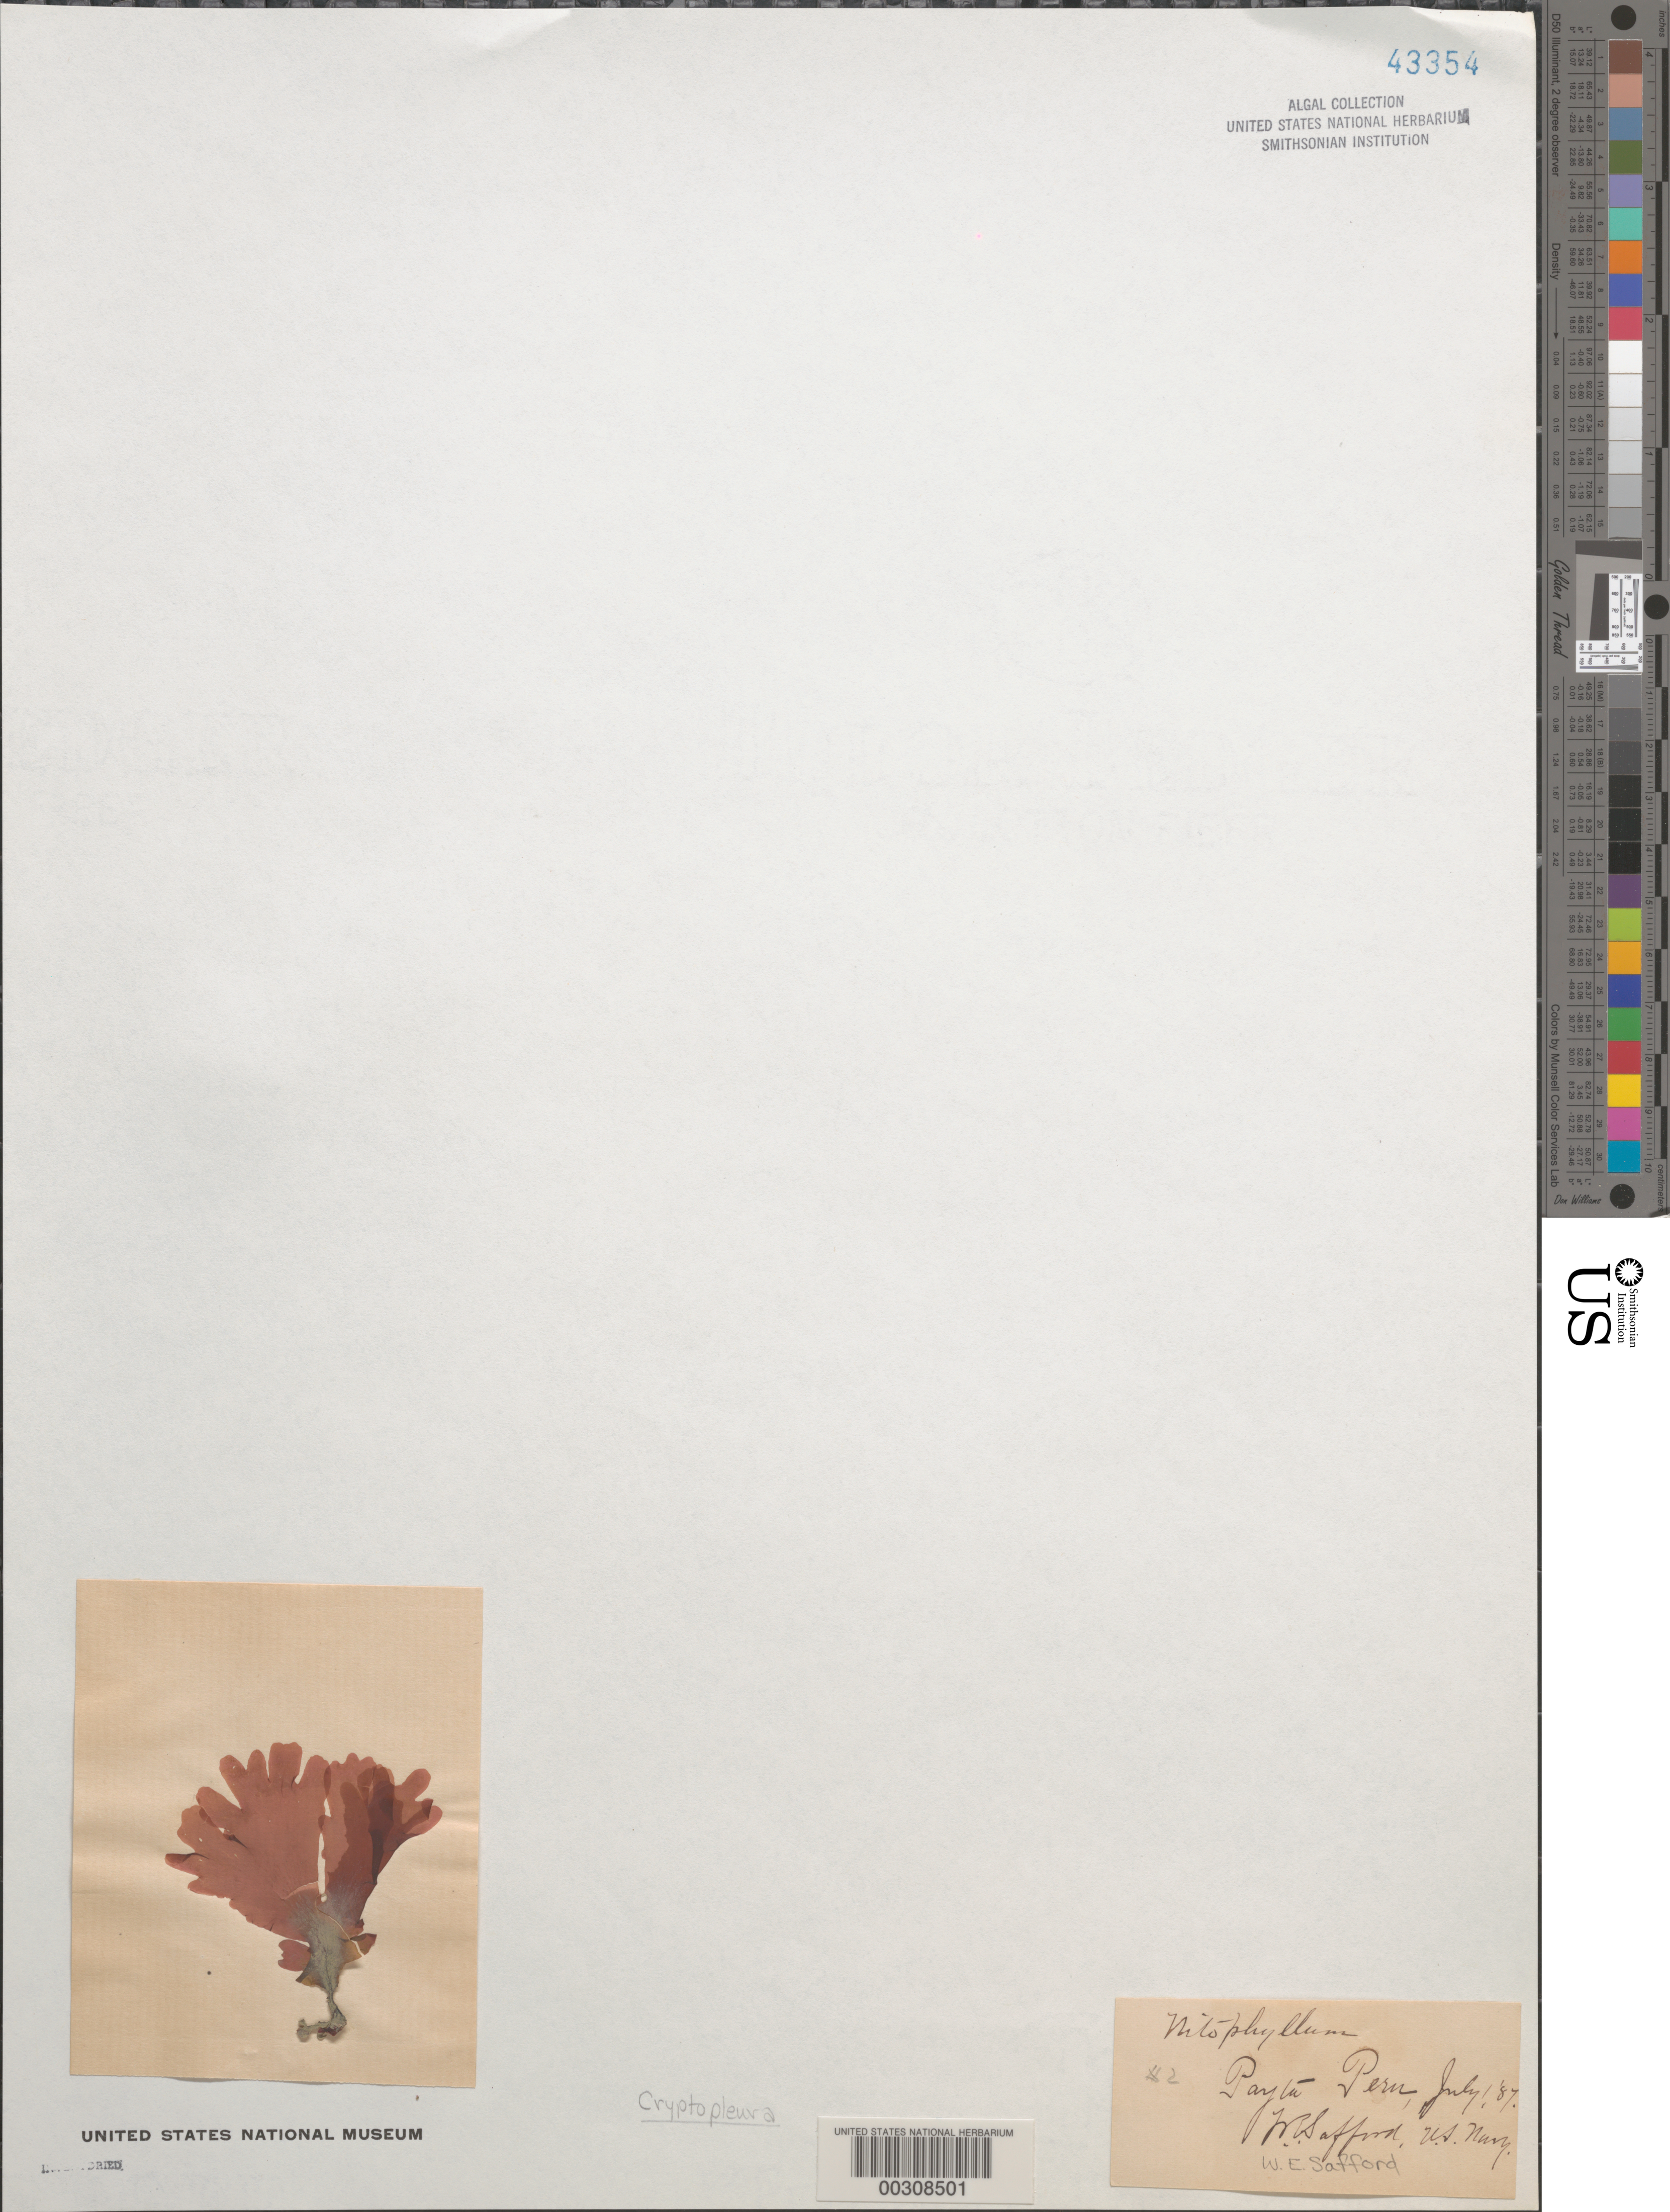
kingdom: Plantae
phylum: Rhodophyta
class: Florideophyceae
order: Ceramiales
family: Delesseriaceae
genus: Cryptopleura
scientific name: Cryptopleura sp.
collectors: W. E. Safford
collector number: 2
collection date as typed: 01 Jul 1887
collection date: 1887-07-01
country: Peru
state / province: Piura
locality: Paita (Payta)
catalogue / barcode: US 43354